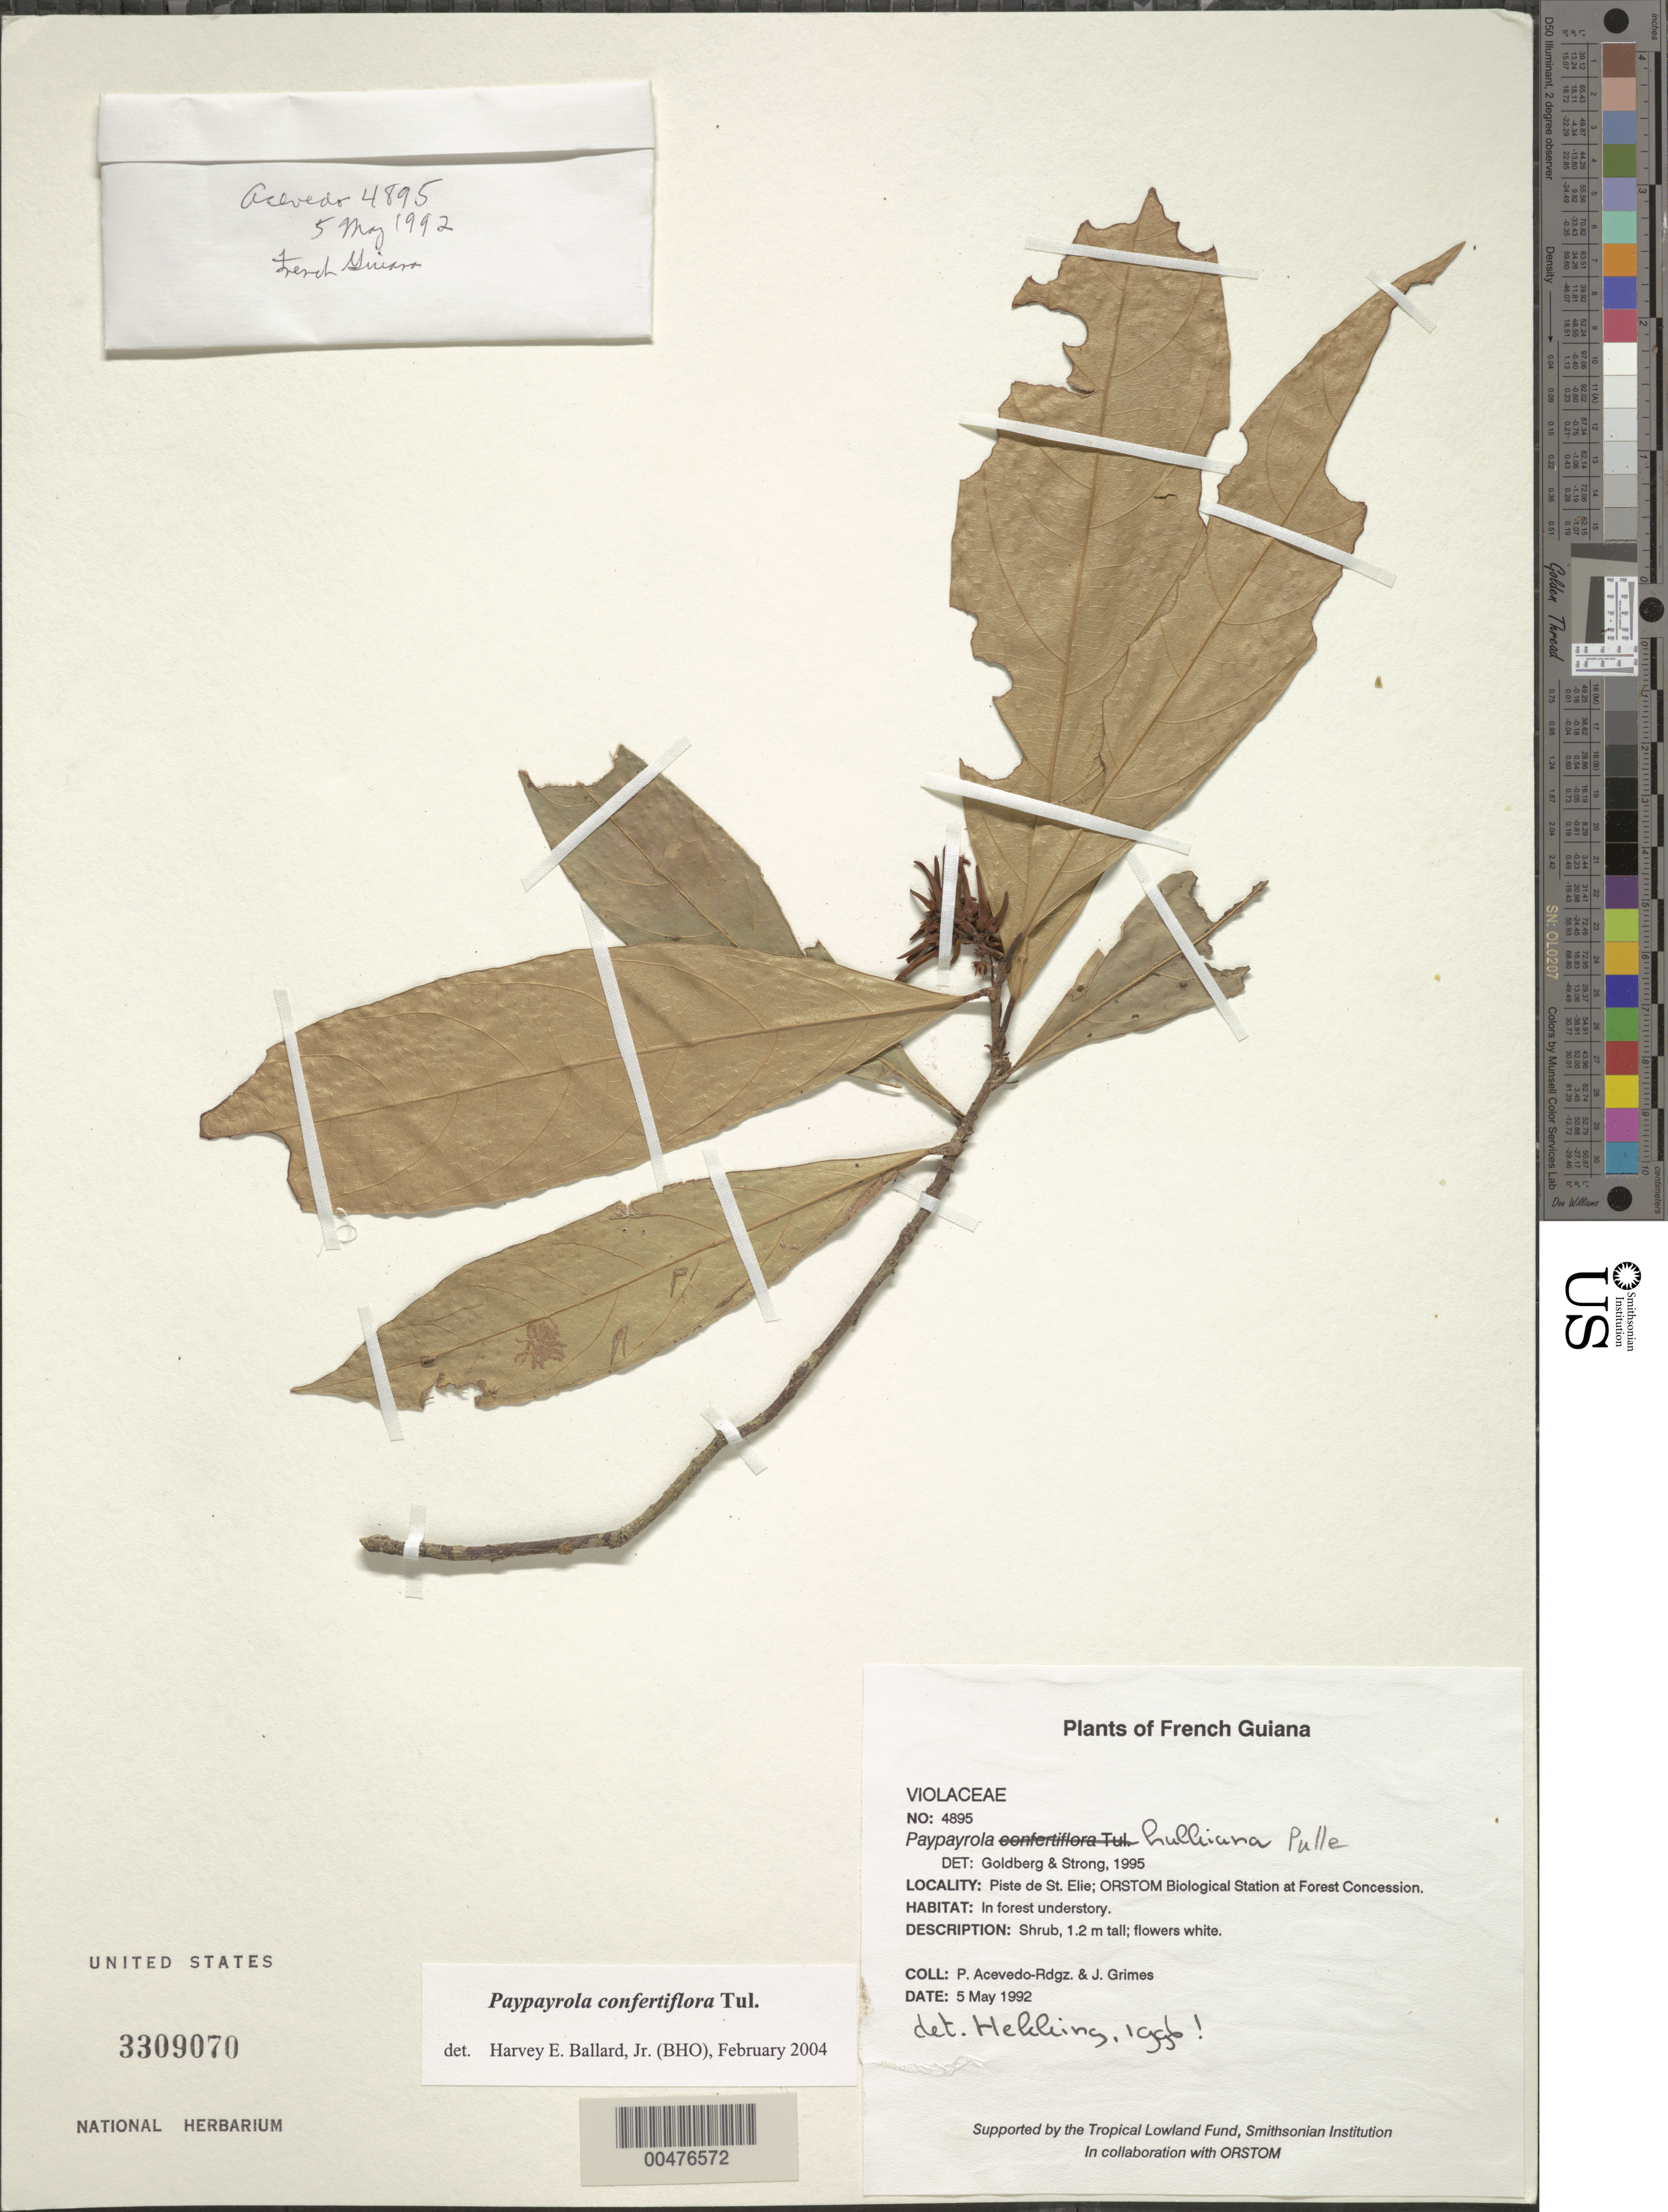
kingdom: Plantae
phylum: Tracheophyta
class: Magnoliopsida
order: Malpighiales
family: Violaceae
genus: Paypayrola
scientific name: Paypayrola hulkiana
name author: Pulle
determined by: Hekking, W. H. A.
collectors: P. Acevedo-Rodr. & J. Grimes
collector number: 4895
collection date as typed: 05 May 1992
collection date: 1992-05-05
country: French Guiana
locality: Piste de St. Elie; ORSTOM Biological Station at Forest Concession.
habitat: In forest understory.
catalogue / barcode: US 3309070